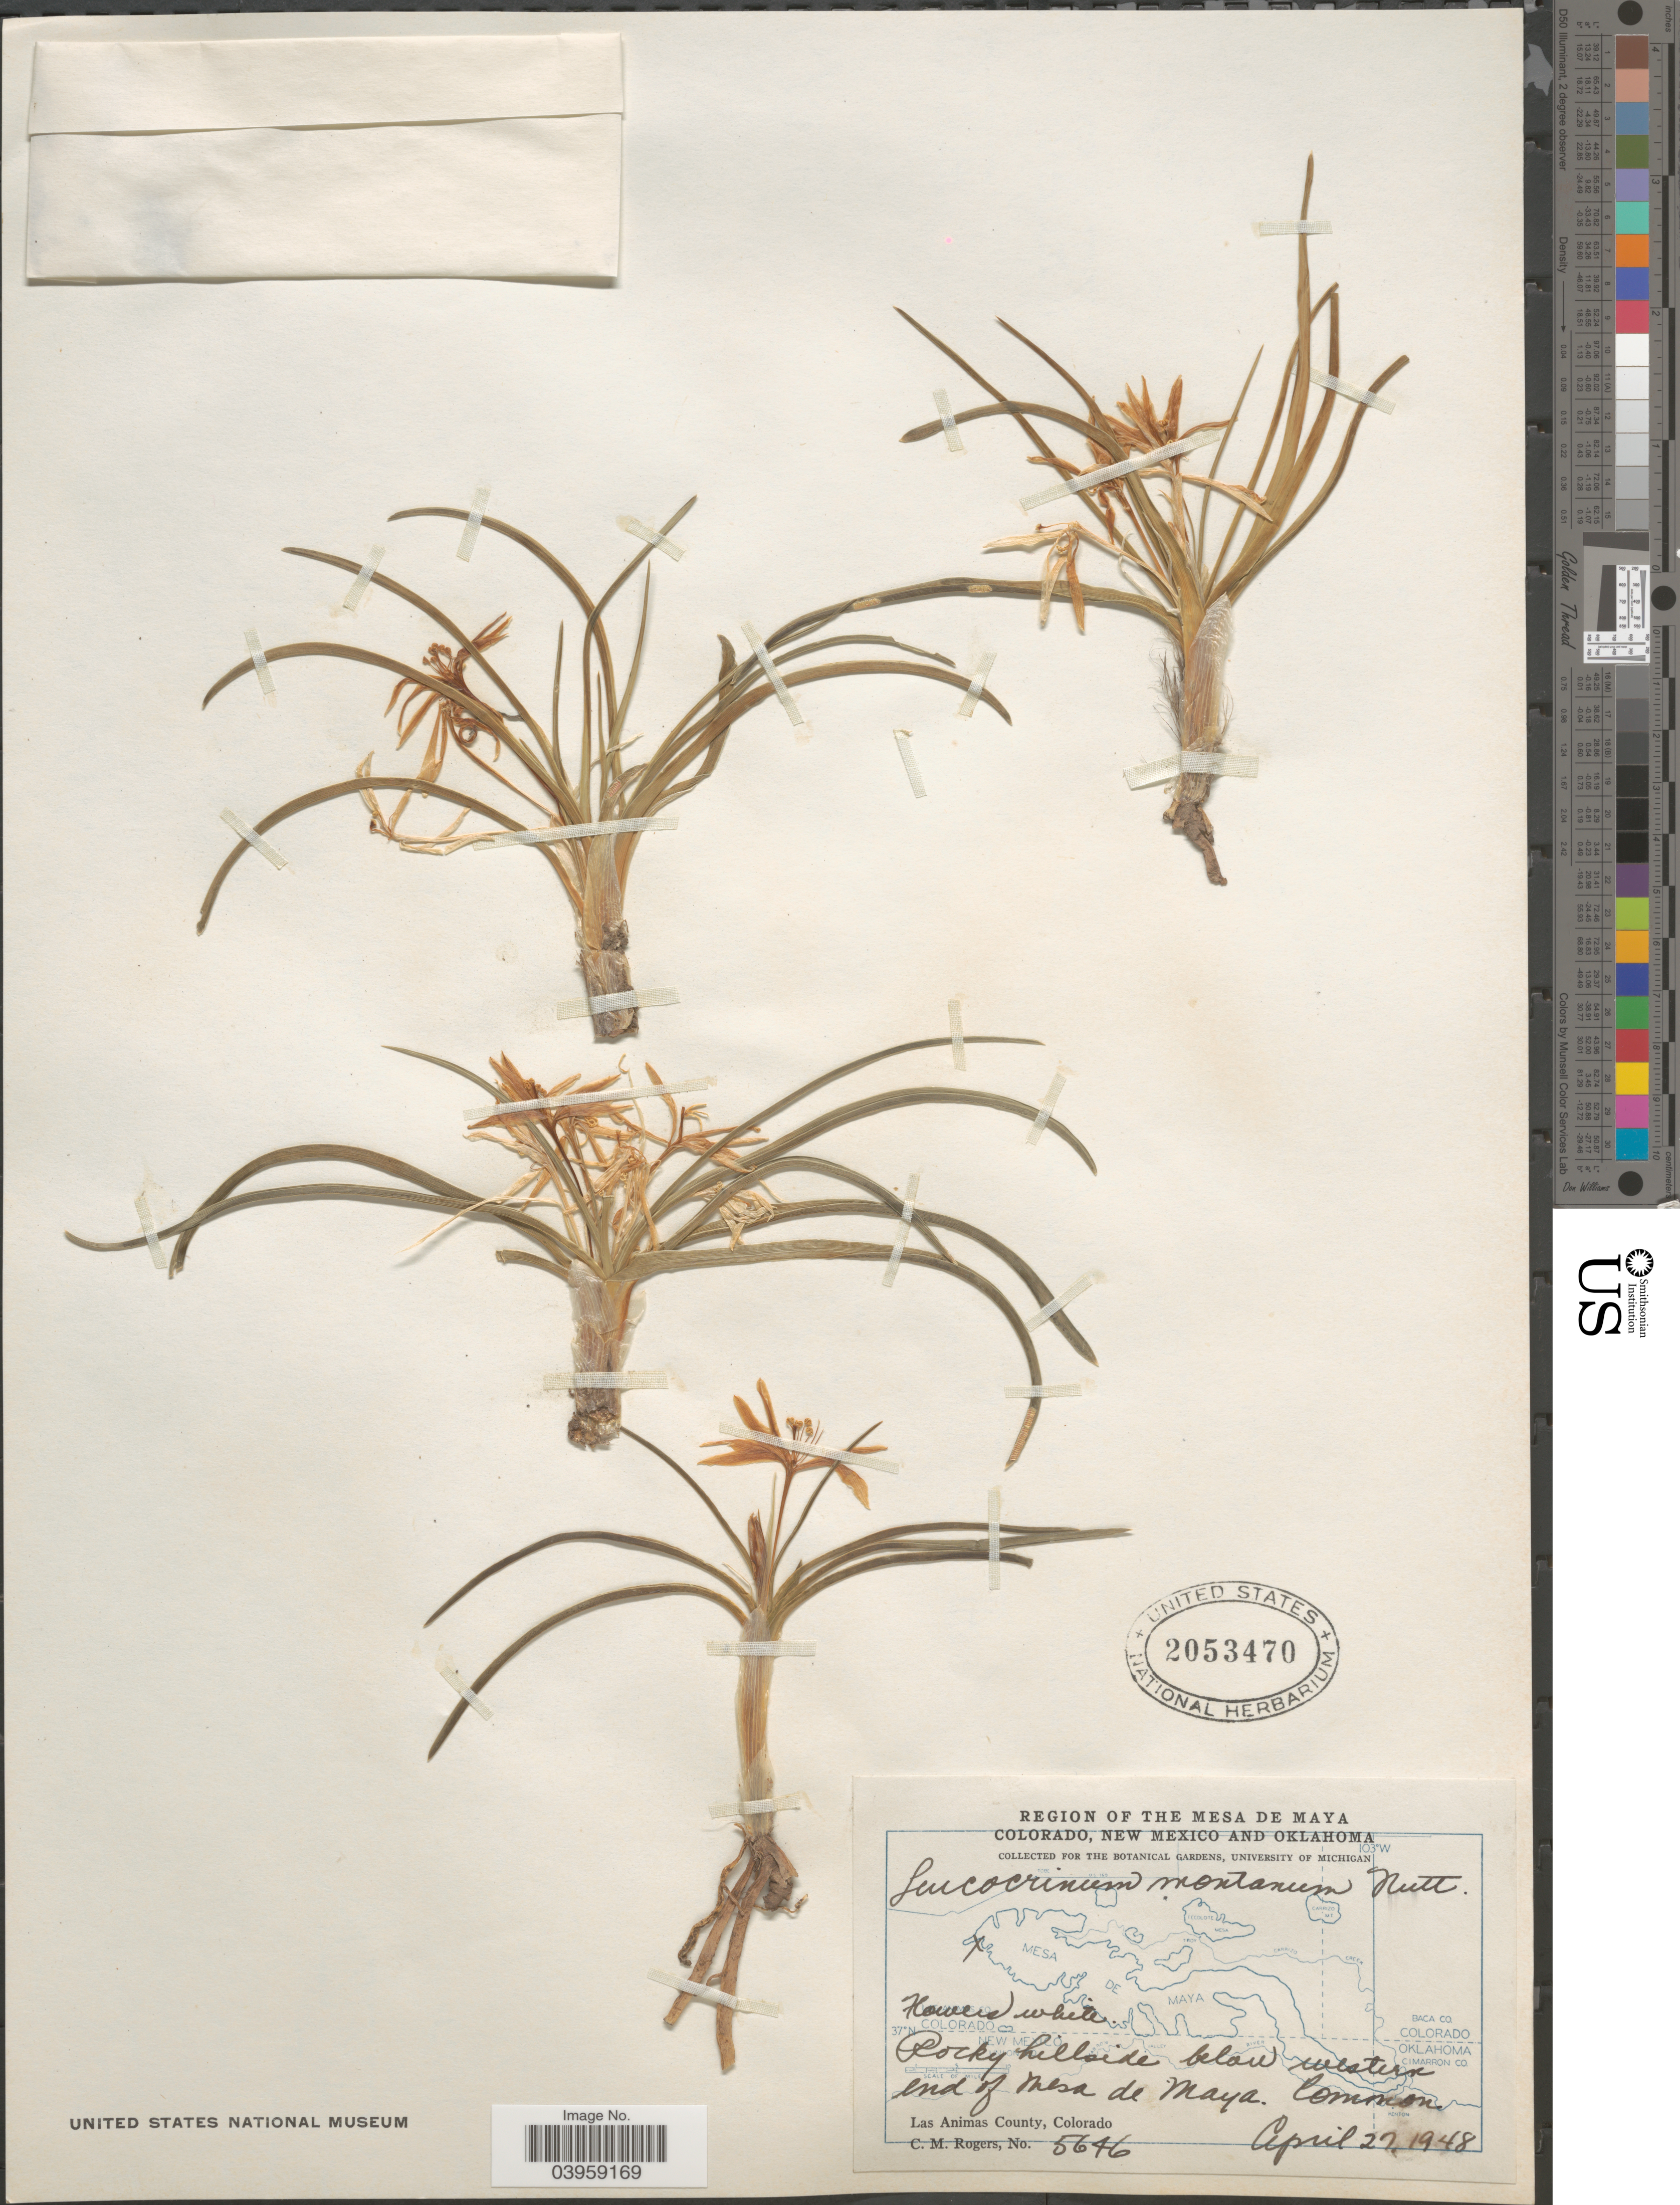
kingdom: Plantae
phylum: Tracheophyta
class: Liliopsida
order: Asparagales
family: Asparagaceae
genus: Leucocrinum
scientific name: Leucocrinum montanum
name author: Nutt.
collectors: C. M. Rogers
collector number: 5646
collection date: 1948-04-27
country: United States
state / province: Colorado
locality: The Mesa de Meya. Below western end of Mesa de Meya. Las Animas County.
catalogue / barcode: US 2053470